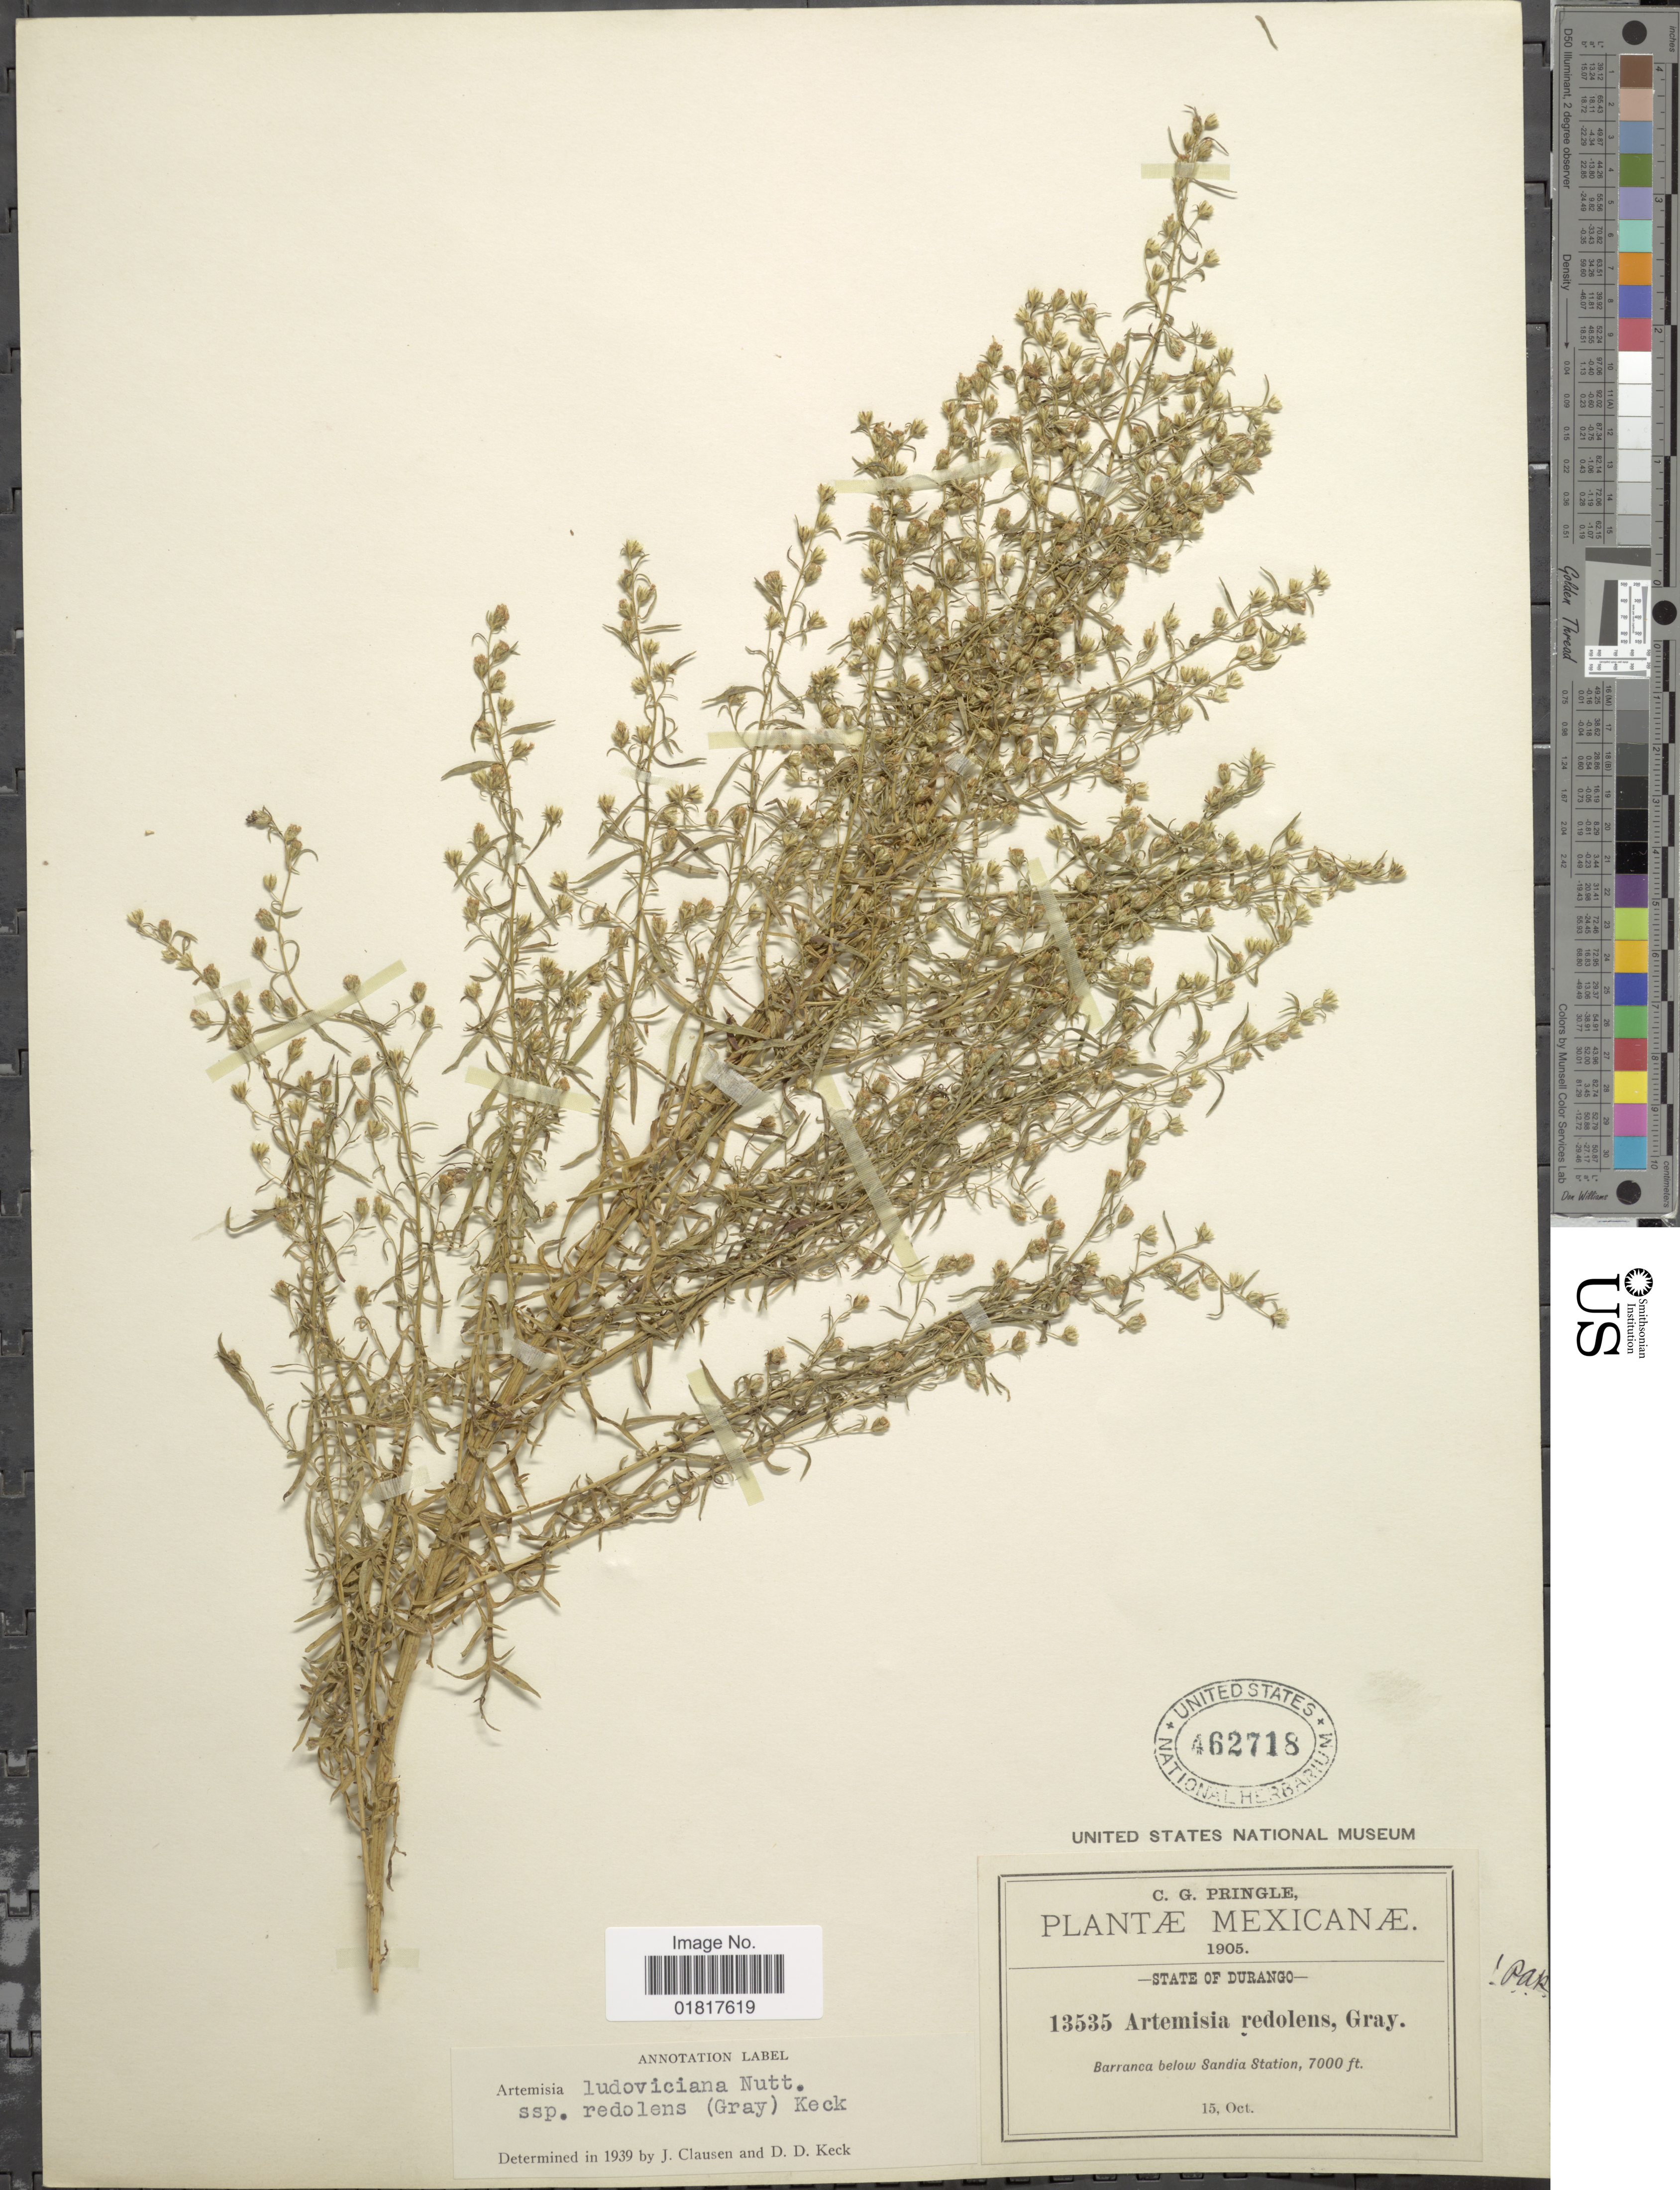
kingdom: Plantae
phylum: Tracheophyta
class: Magnoliopsida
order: Asterales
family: Asteraceae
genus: Artemisia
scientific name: Artemisia ludoviciana subsp. redolens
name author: (A. Gray) D.D. Keck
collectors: C. G. Pringle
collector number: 13535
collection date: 1905-10-15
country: Mexico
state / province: Durango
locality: Barranca below Sandia Station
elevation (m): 2134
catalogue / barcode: US 462718